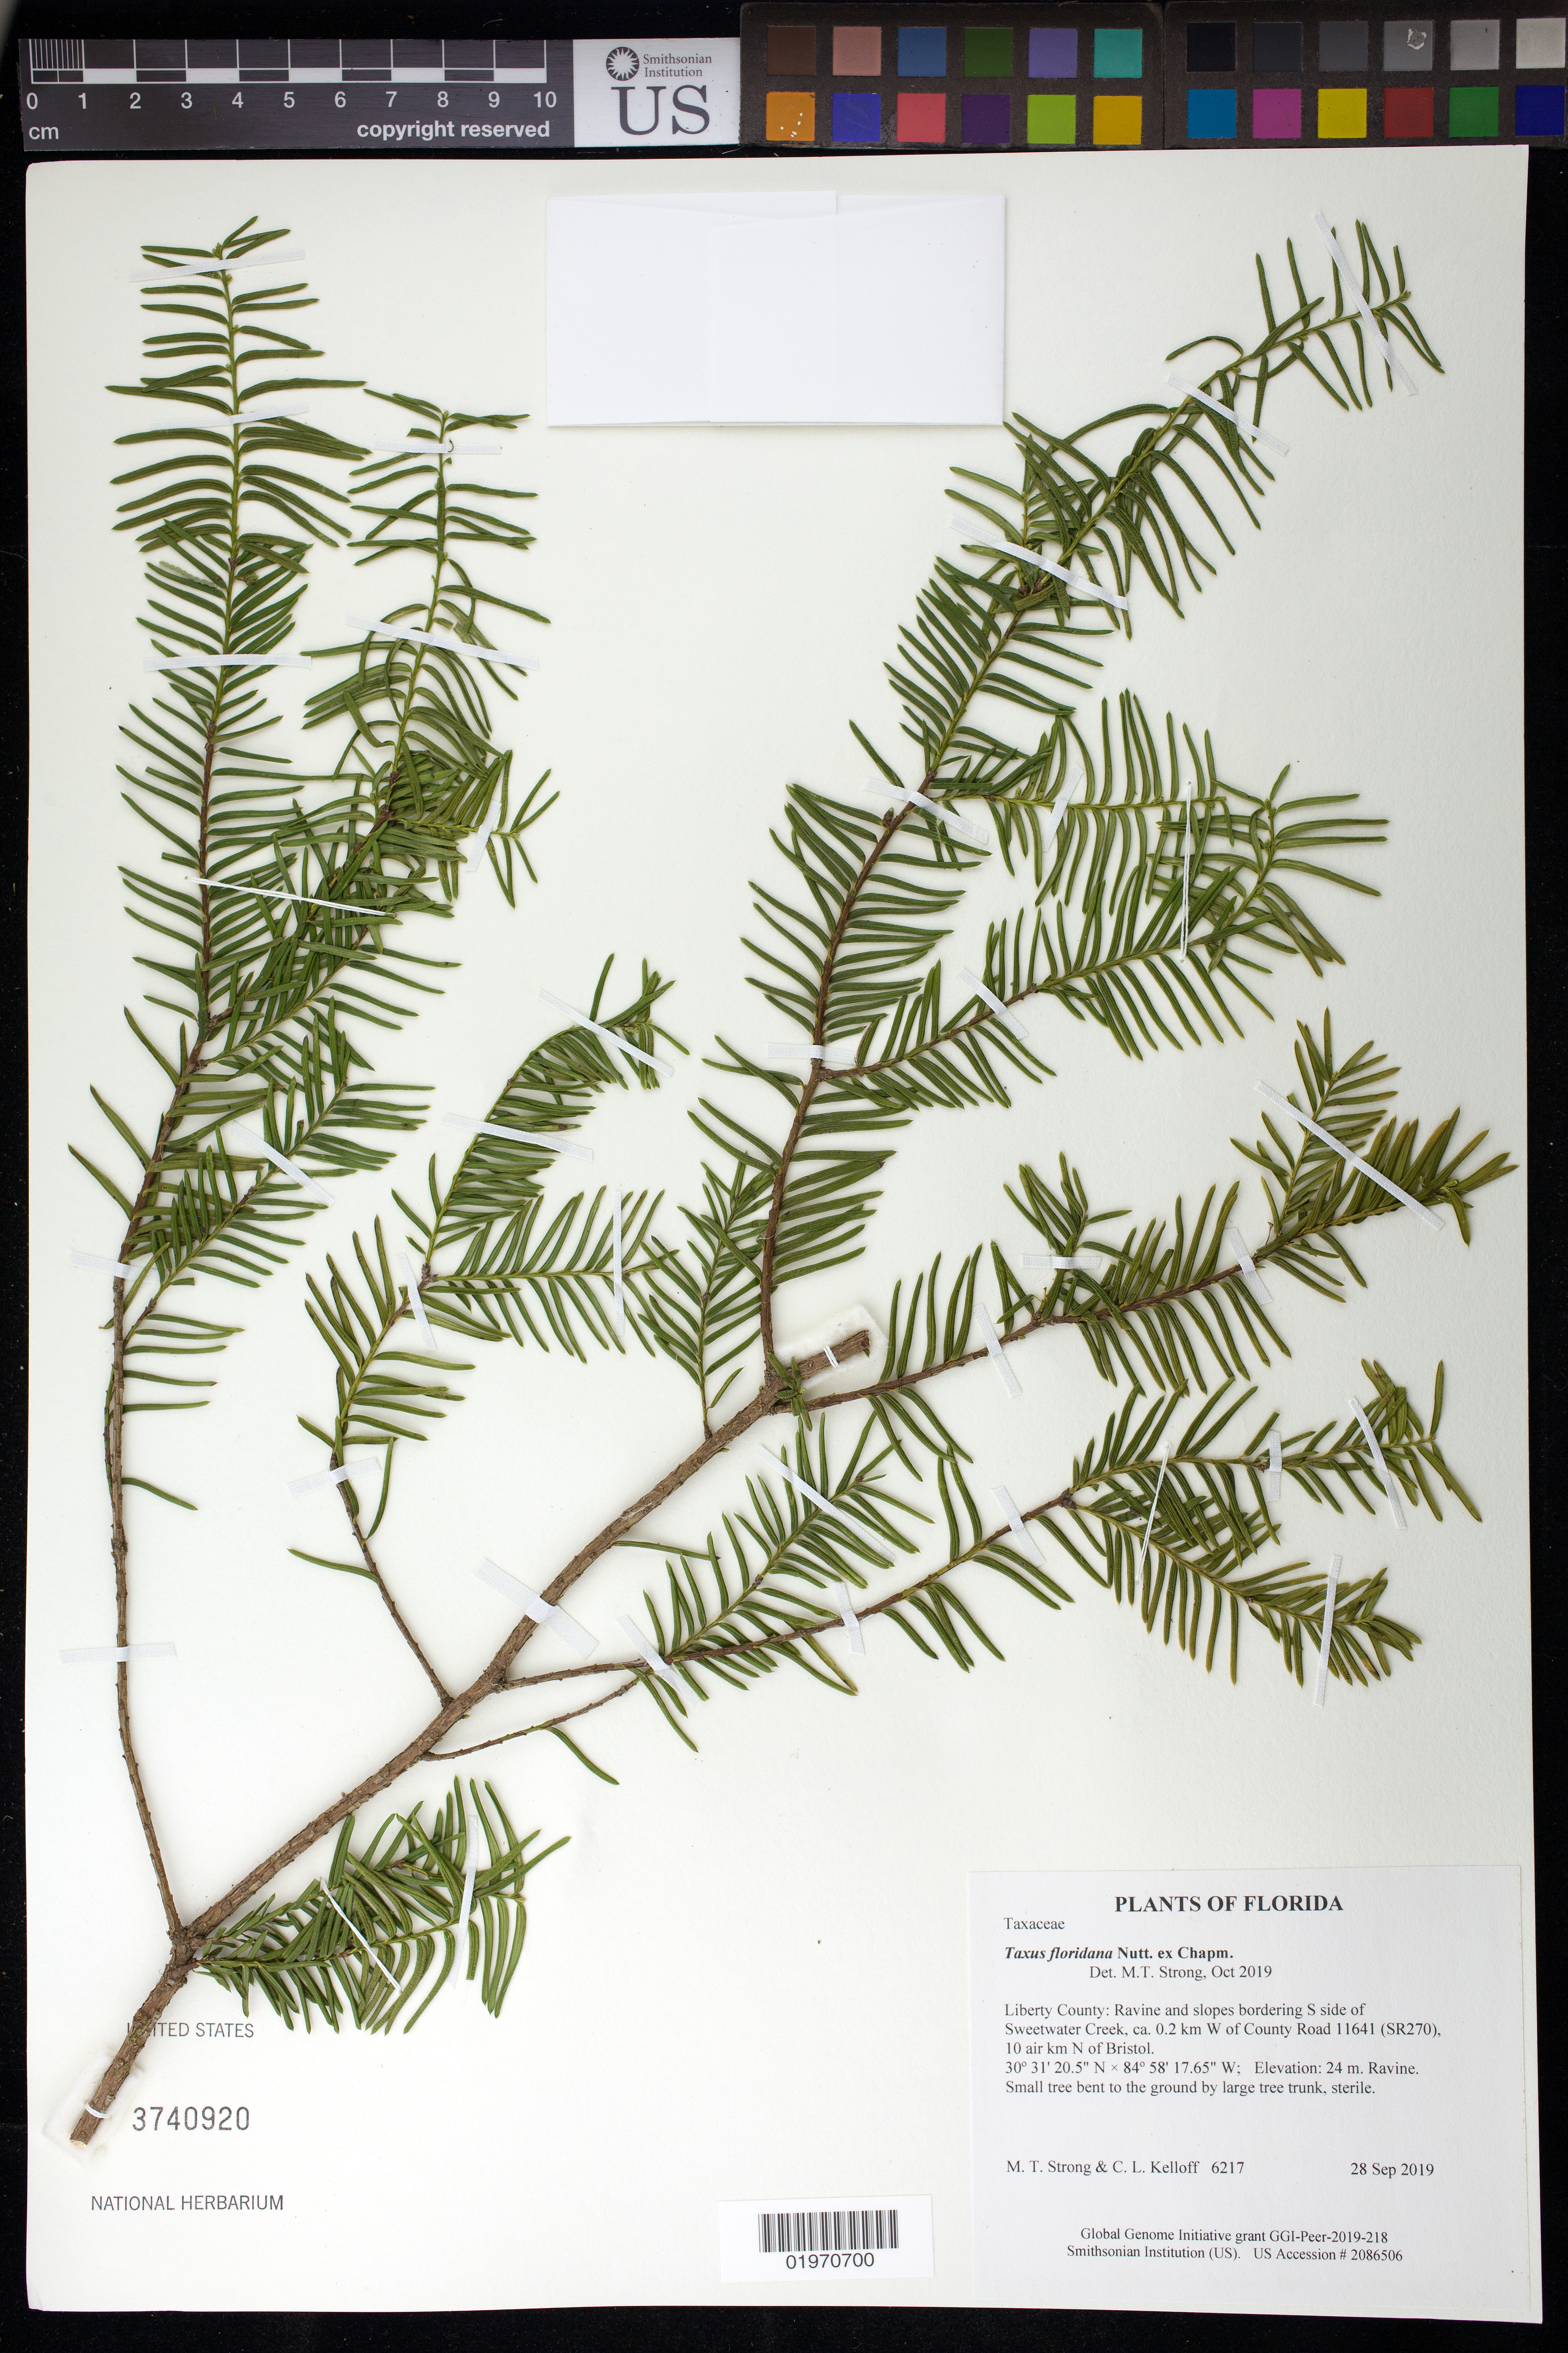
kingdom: Plantae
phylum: Tracheophyta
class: Pinopsida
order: Pinales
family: Taxaceae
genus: Taxus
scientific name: Taxus floridana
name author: Nutt. ex Chapm.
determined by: Strong, Mark T., (BOT), Smithsonian Institution - National Museum of Natural History (UNITED STATES)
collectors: M. T. Strong & C. L. Kelloff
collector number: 6217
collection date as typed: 28 Sep 2019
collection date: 2019-09-28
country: United States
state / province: Florida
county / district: Liberty County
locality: Ravine and slopes on S side of Sweetwater Creek, ca. 0.2 km W of County Road 11641 (SR270), 10 air km N of Bristol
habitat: Ravine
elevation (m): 24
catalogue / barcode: US 3740920